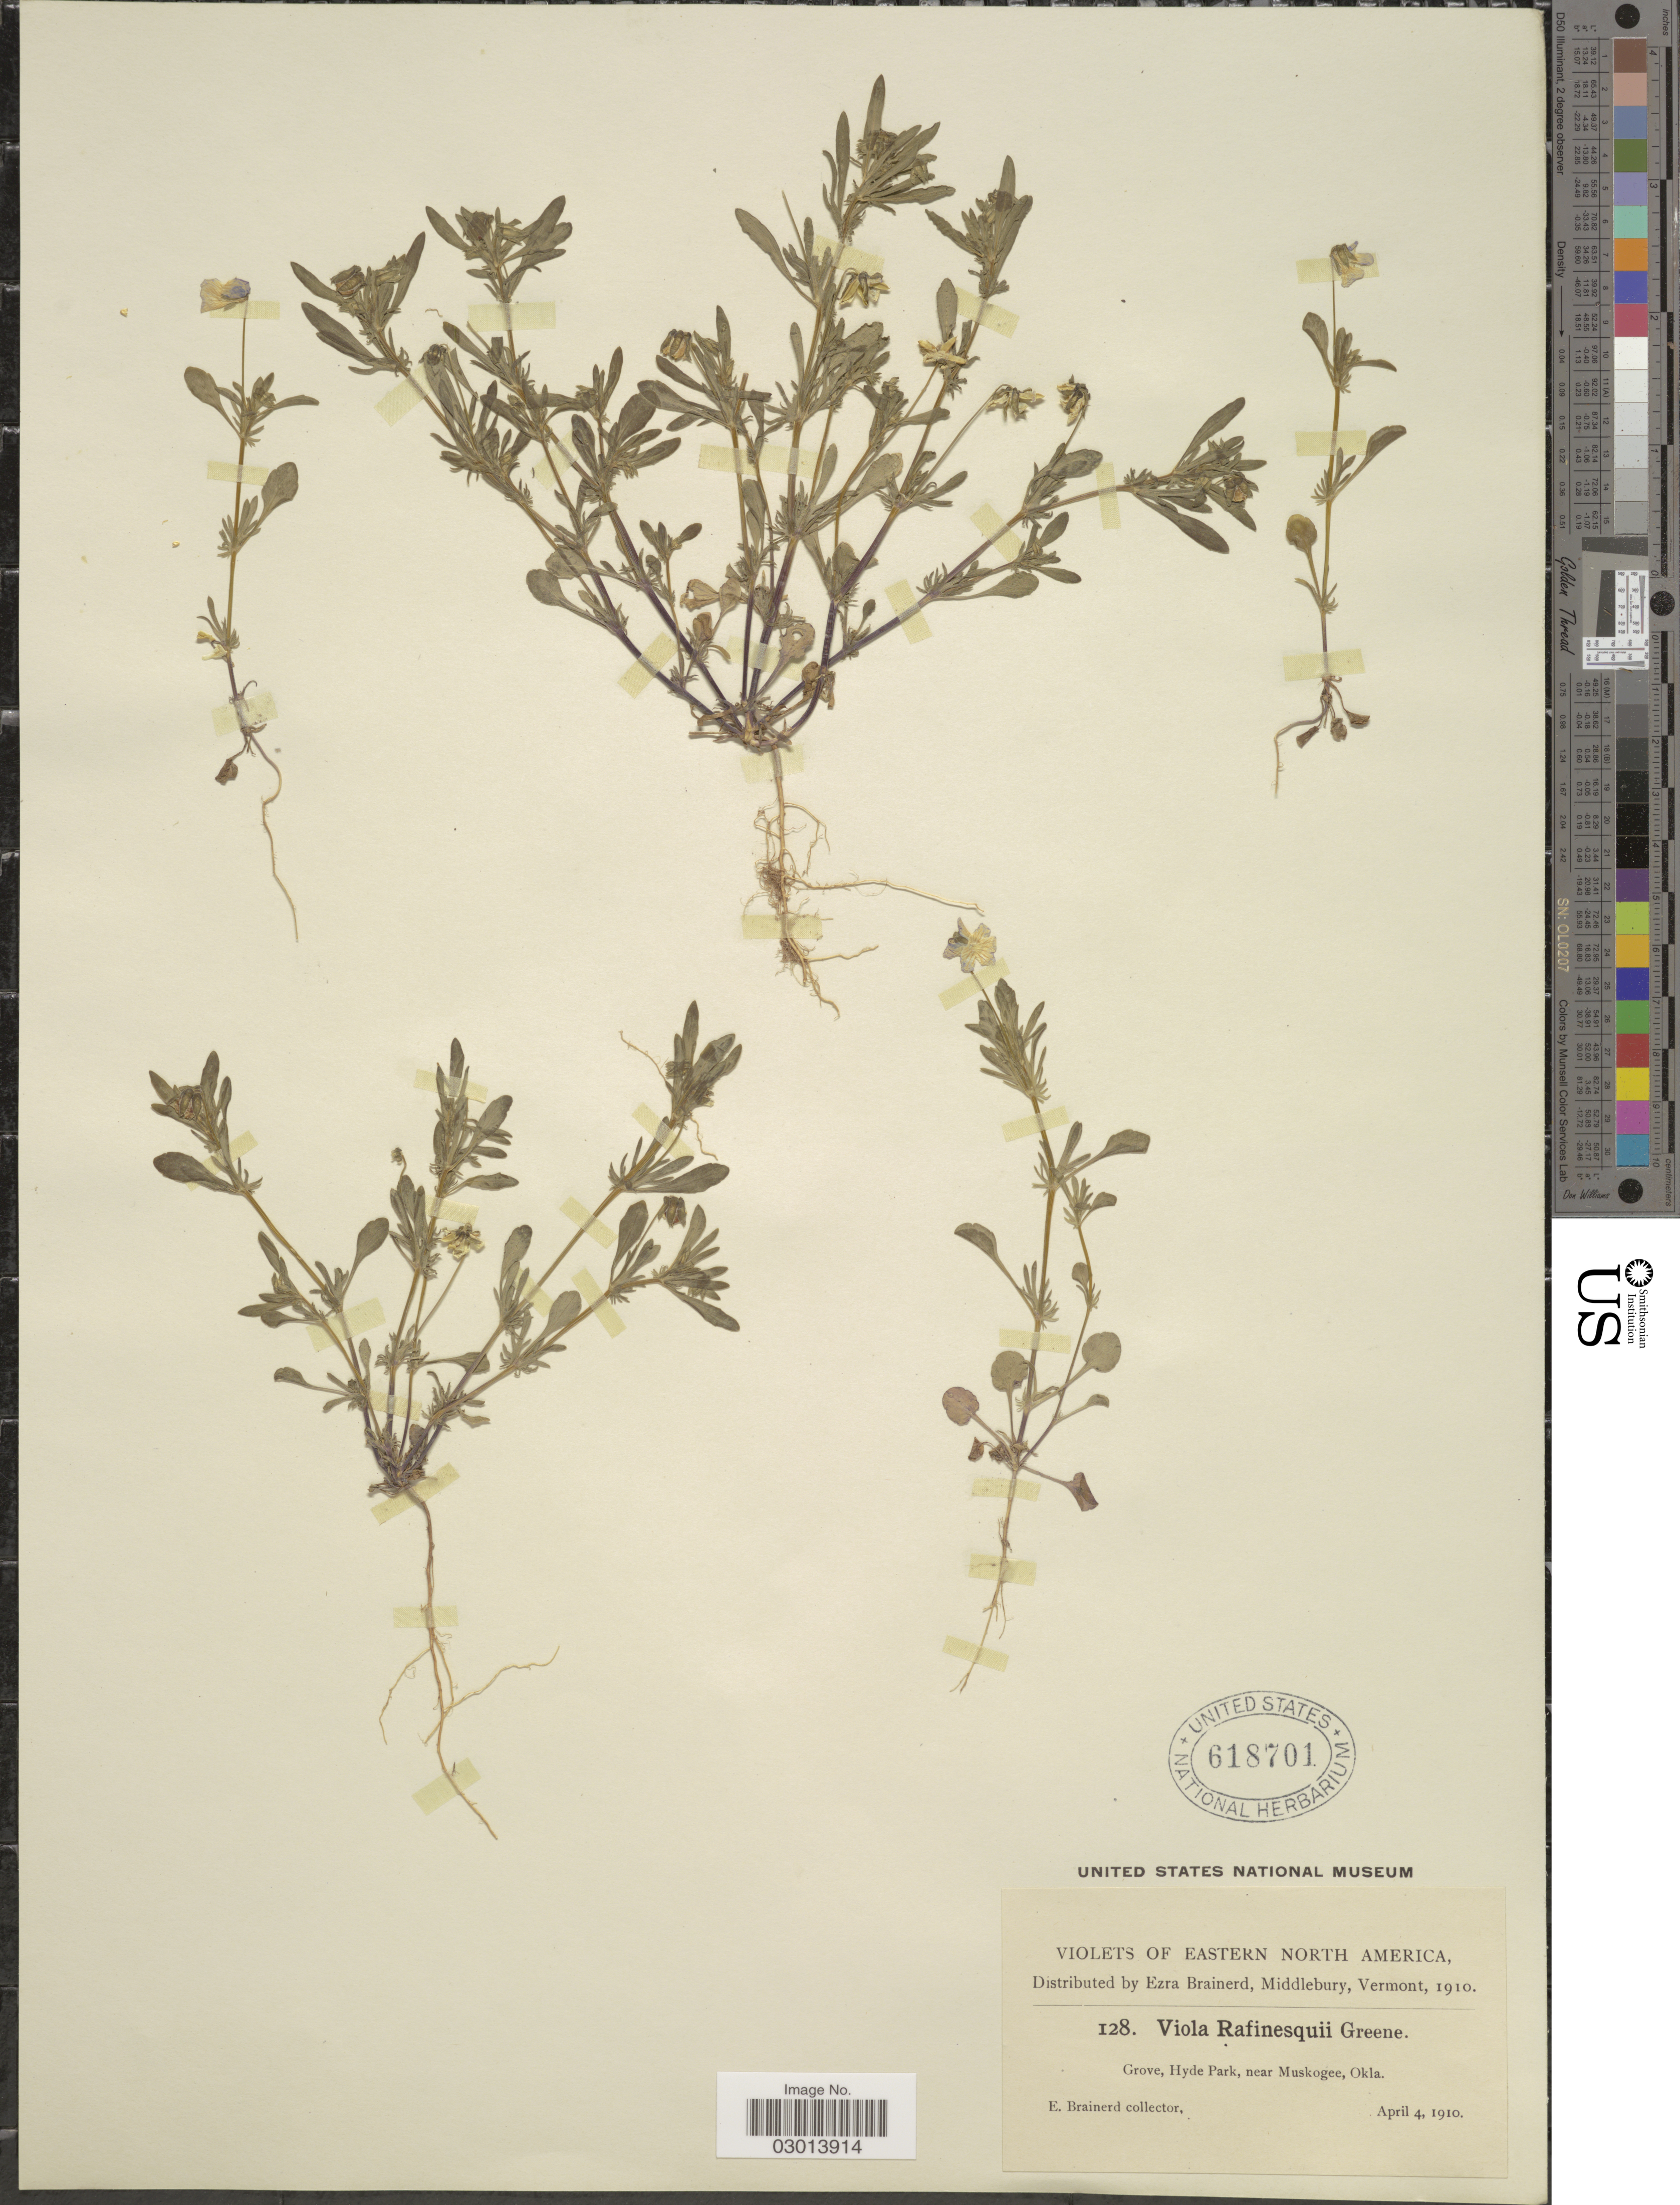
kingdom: Plantae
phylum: Tracheophyta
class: Magnoliopsida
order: Malpighiales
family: Violaceae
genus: Viola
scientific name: Viola rafinesquei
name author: Greene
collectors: E. Brainerd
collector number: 128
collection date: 1910-04-04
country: United States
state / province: Oklahoma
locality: Eastern North America, Grove, Hyde Park, near Muskogee.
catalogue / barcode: US 618701